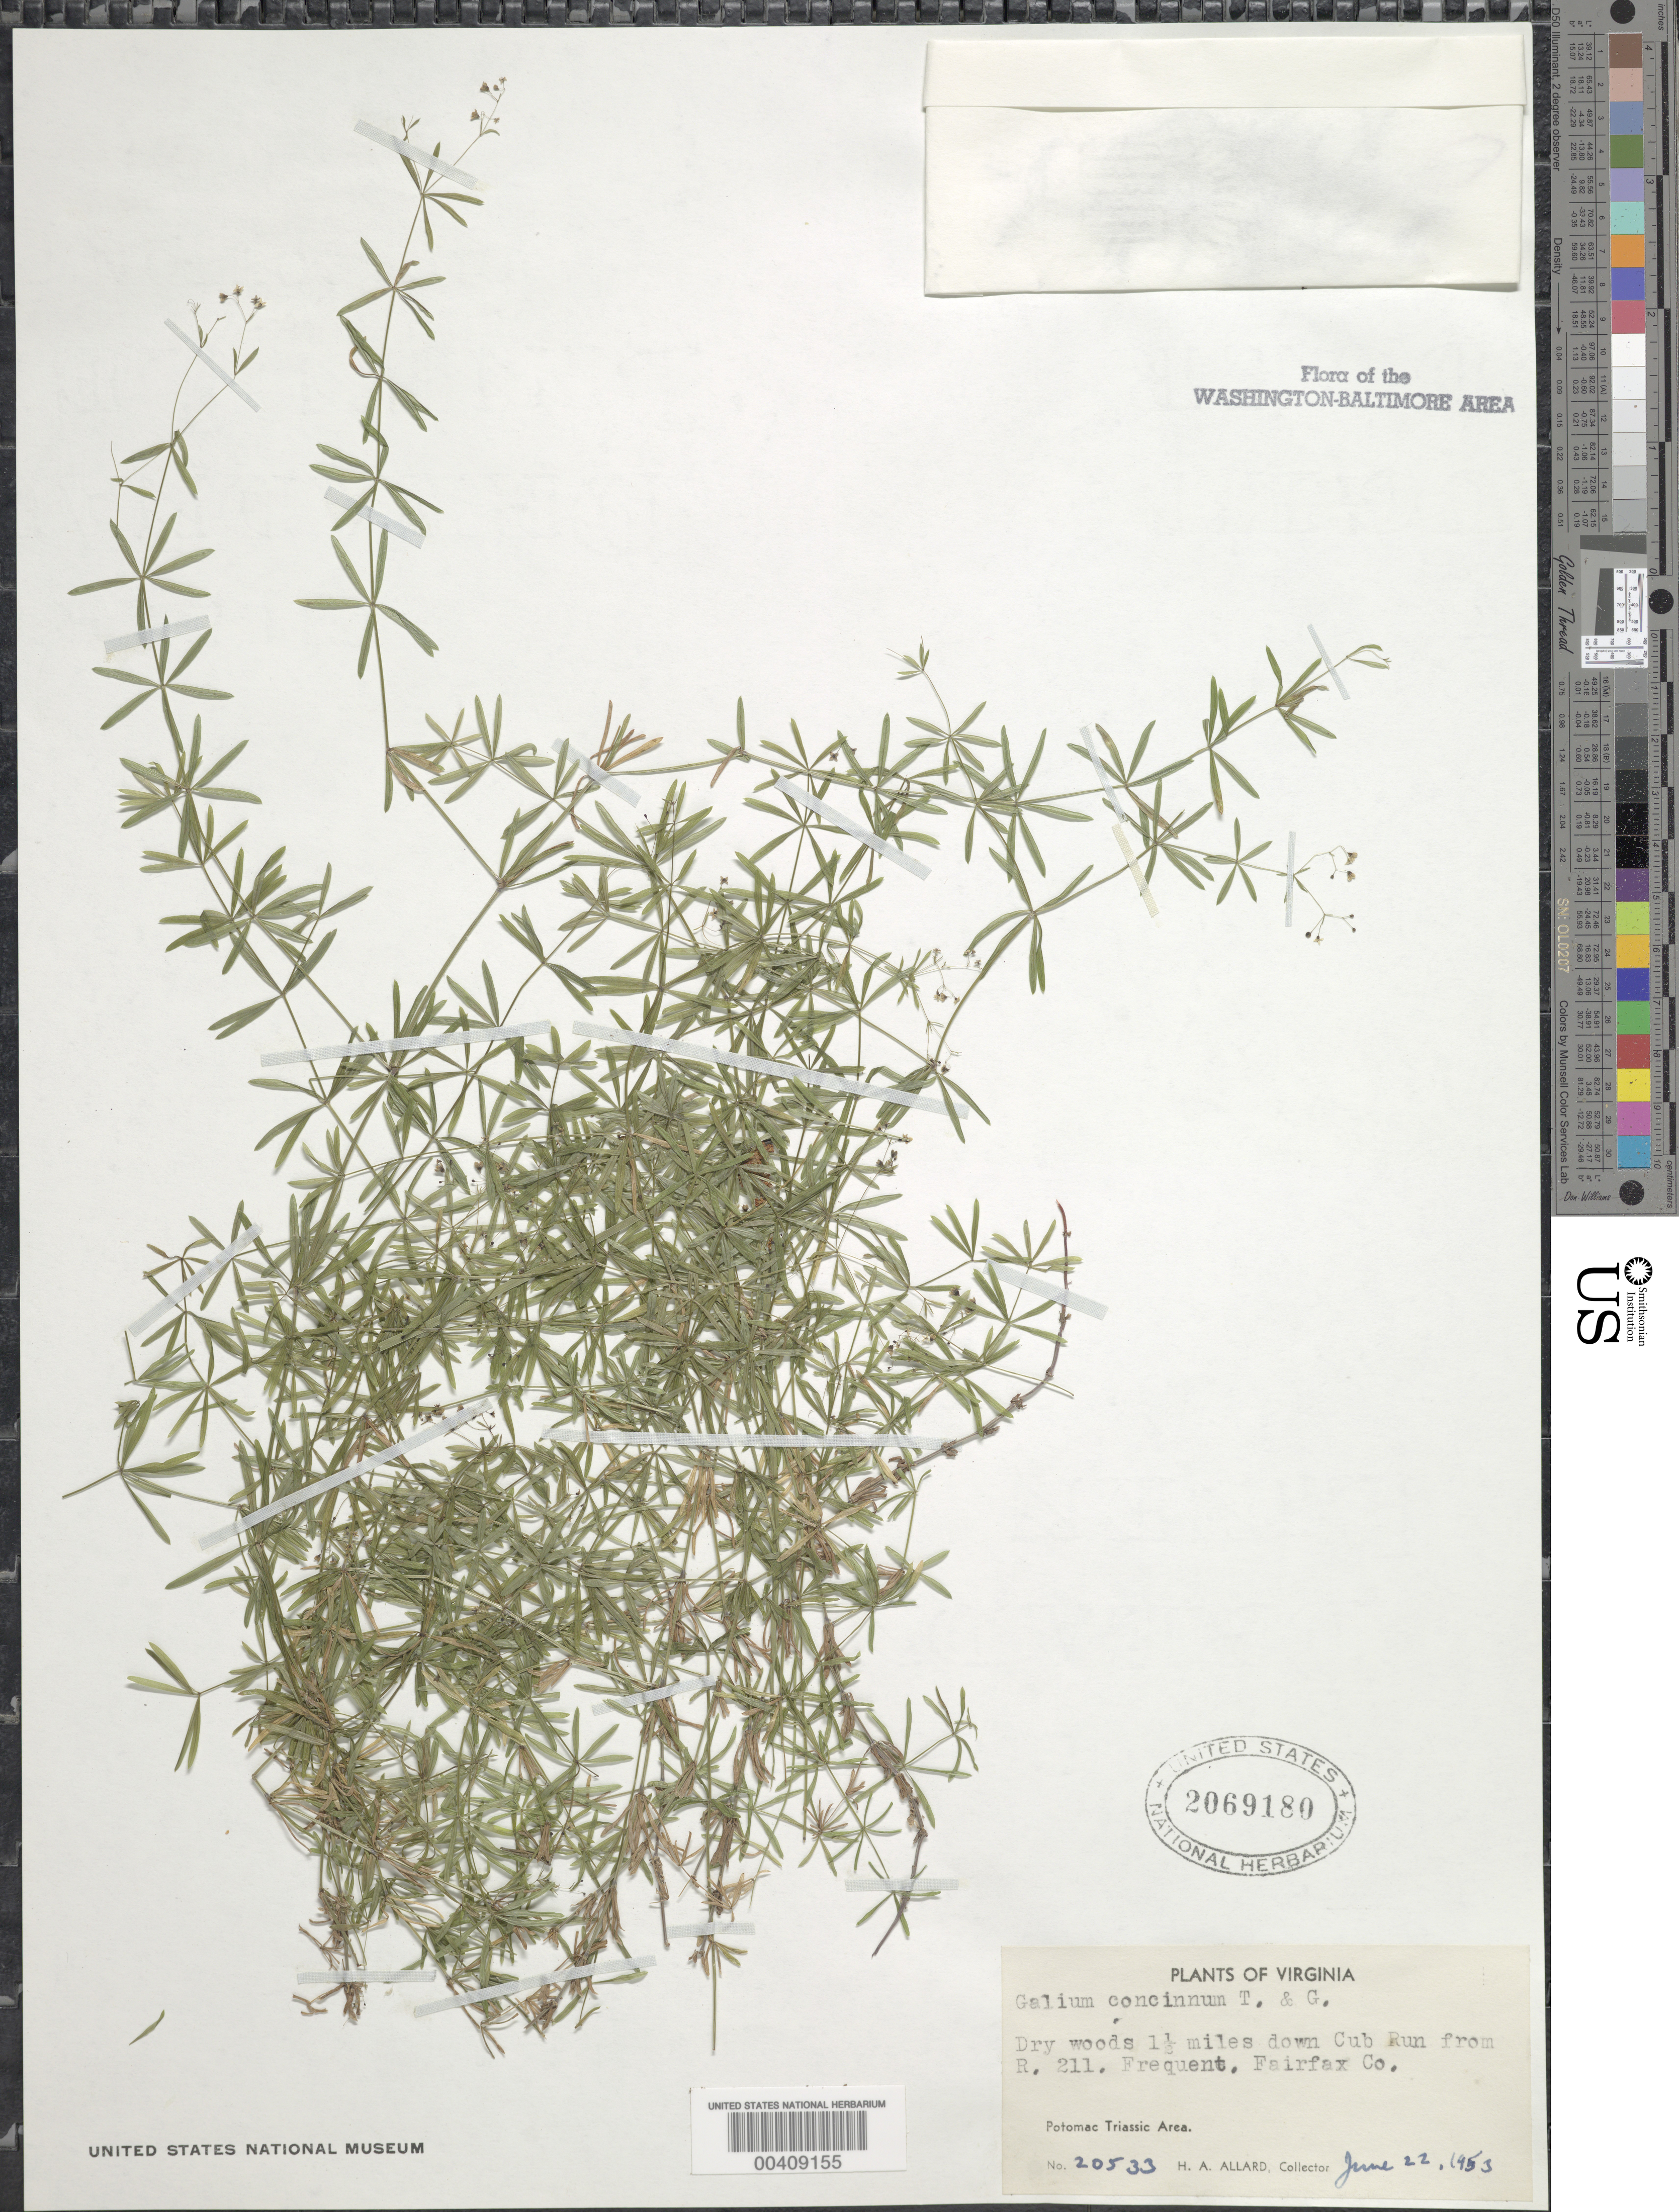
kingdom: Plantae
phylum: Tracheophyta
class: Magnoliopsida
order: Gentianales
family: Rubiaceae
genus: Galium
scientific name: Galium concinnum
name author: Torr. & A. Gray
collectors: H. A. Allard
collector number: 20533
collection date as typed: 22 Jun 1953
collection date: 1953-06-22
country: United States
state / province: Virginia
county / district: Fairfax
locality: Near Cub Run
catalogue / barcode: US 2069180